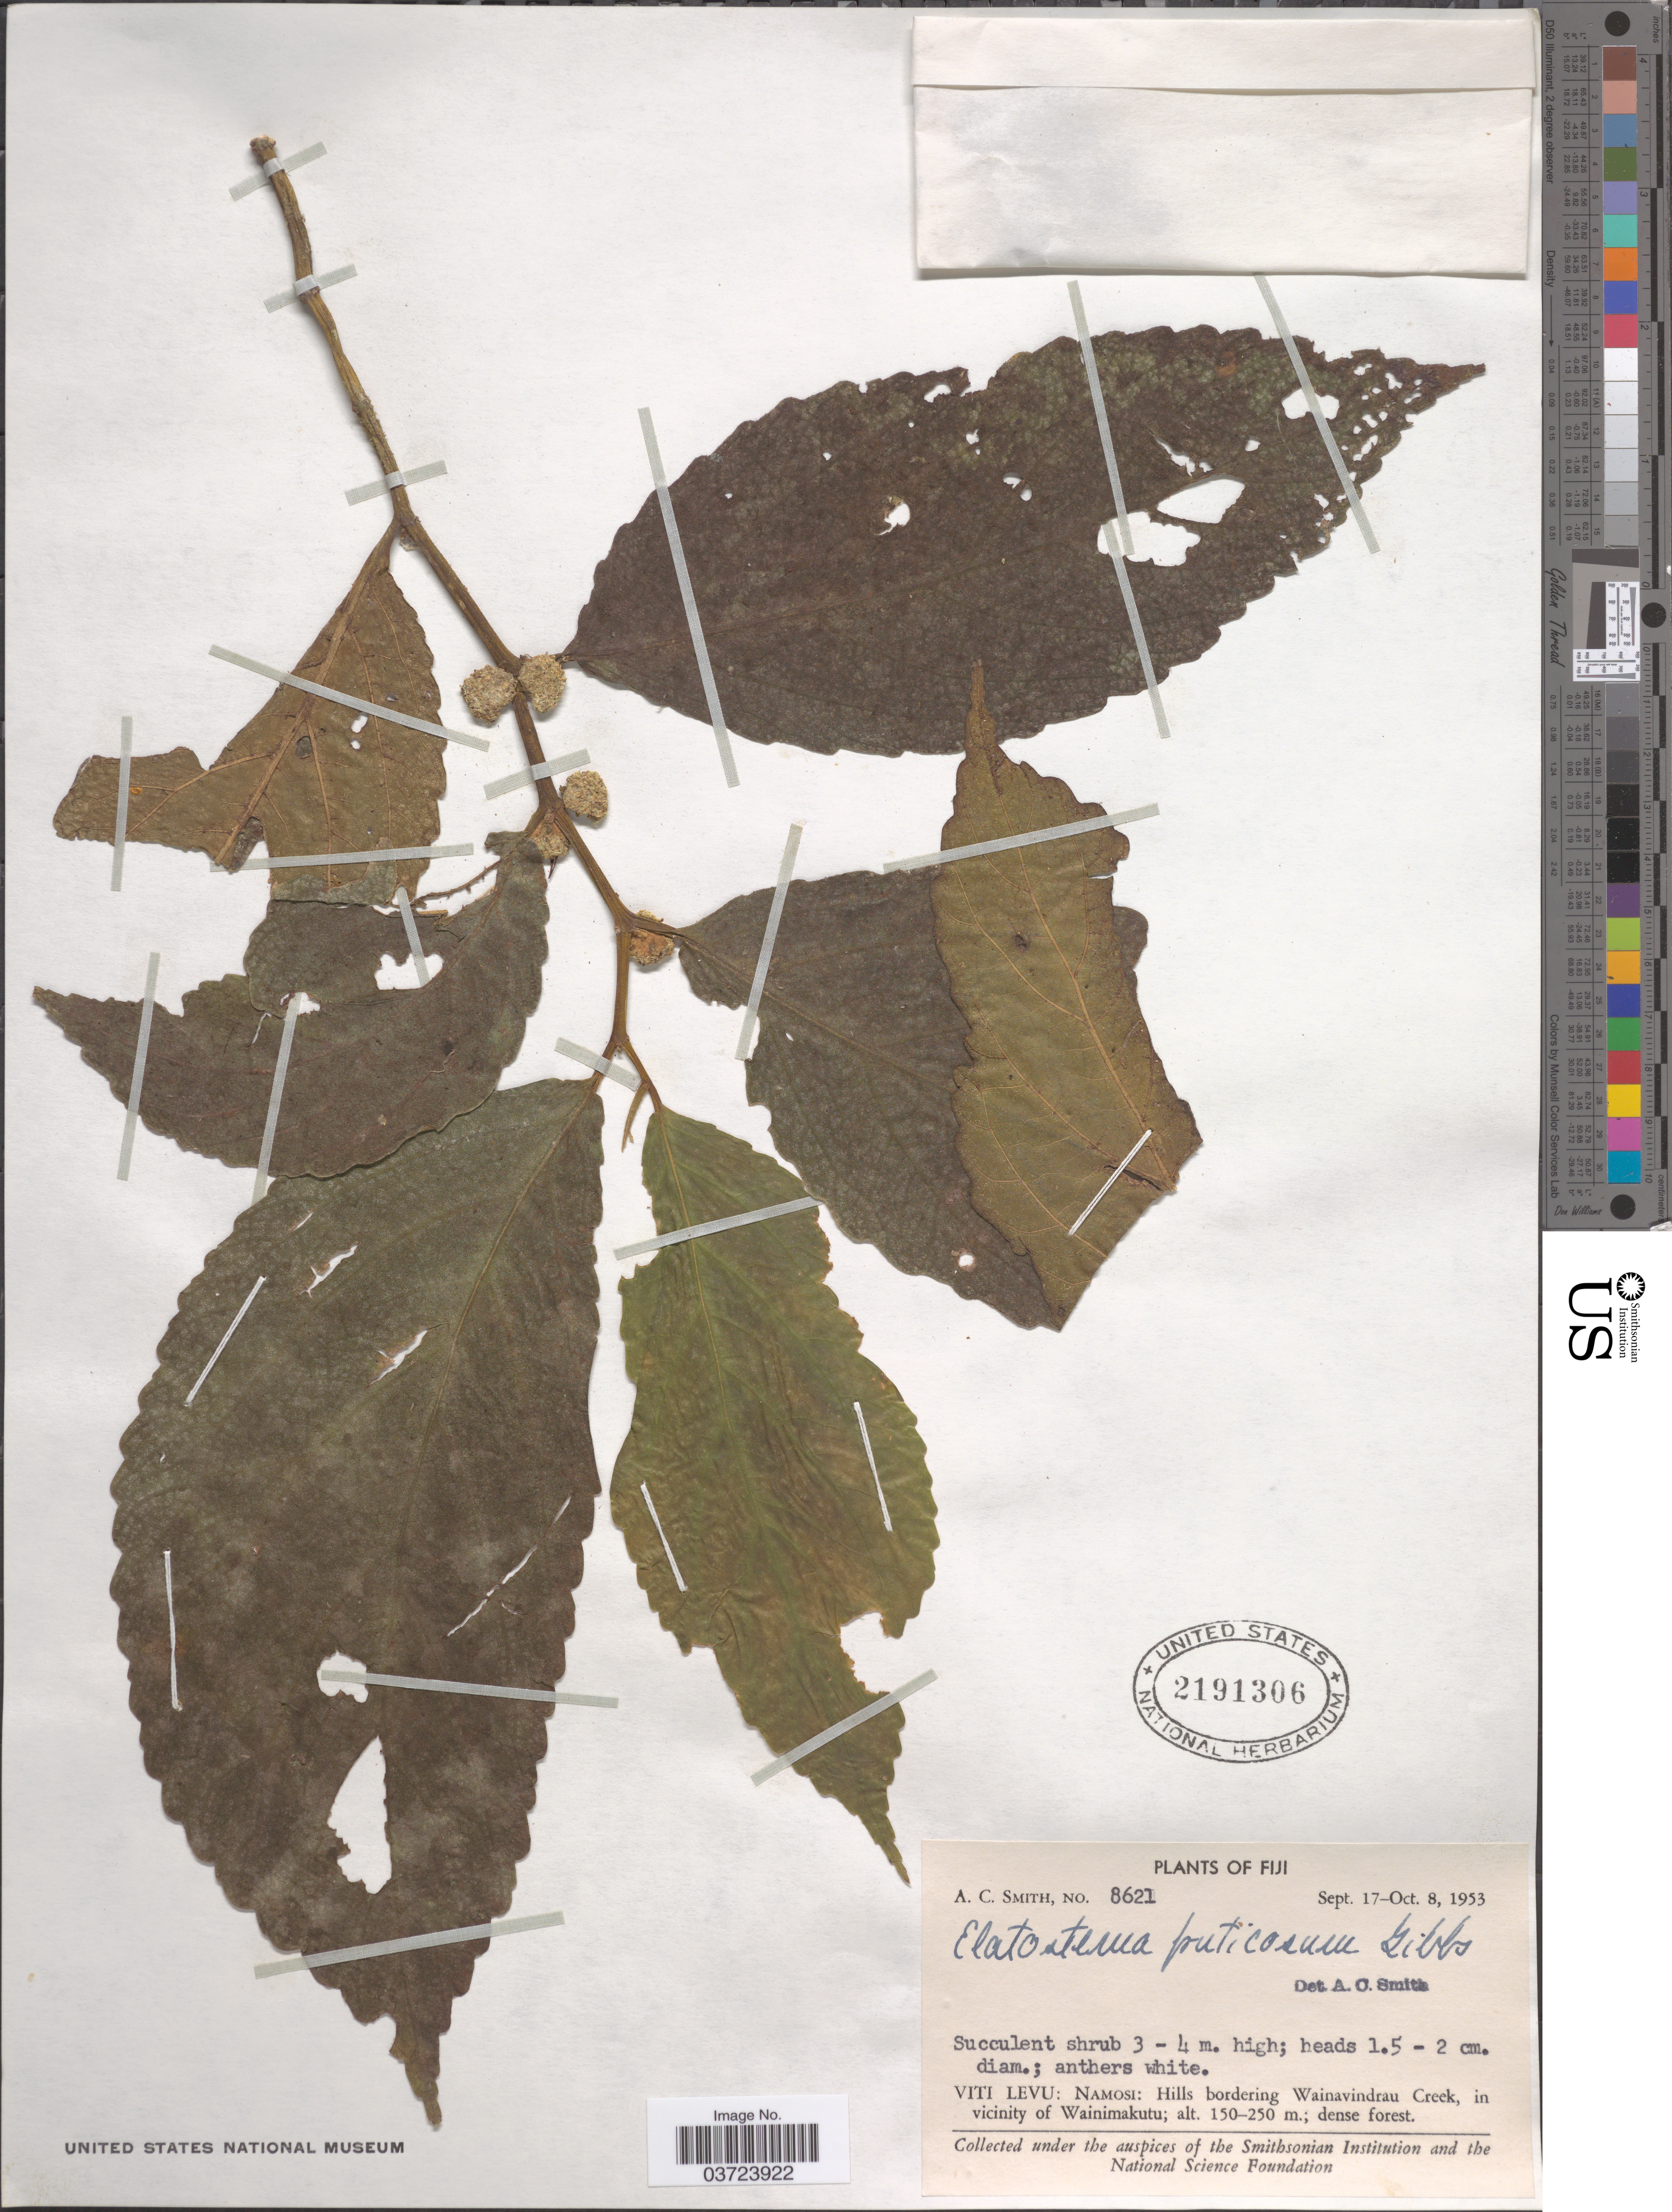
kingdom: Plantae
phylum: Tracheophyta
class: Magnoliopsida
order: Rosales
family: Urticaceae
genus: Elatostema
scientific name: Elatostema fruticosum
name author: Gibbs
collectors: A. C. Smith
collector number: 8621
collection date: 1953-09-17/1953-10-08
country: Fiji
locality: Viti Levu: Namosi: Hills bordering Wainavindrau Creek, in vicinity of Wainimakutu.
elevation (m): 150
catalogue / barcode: US 2191306